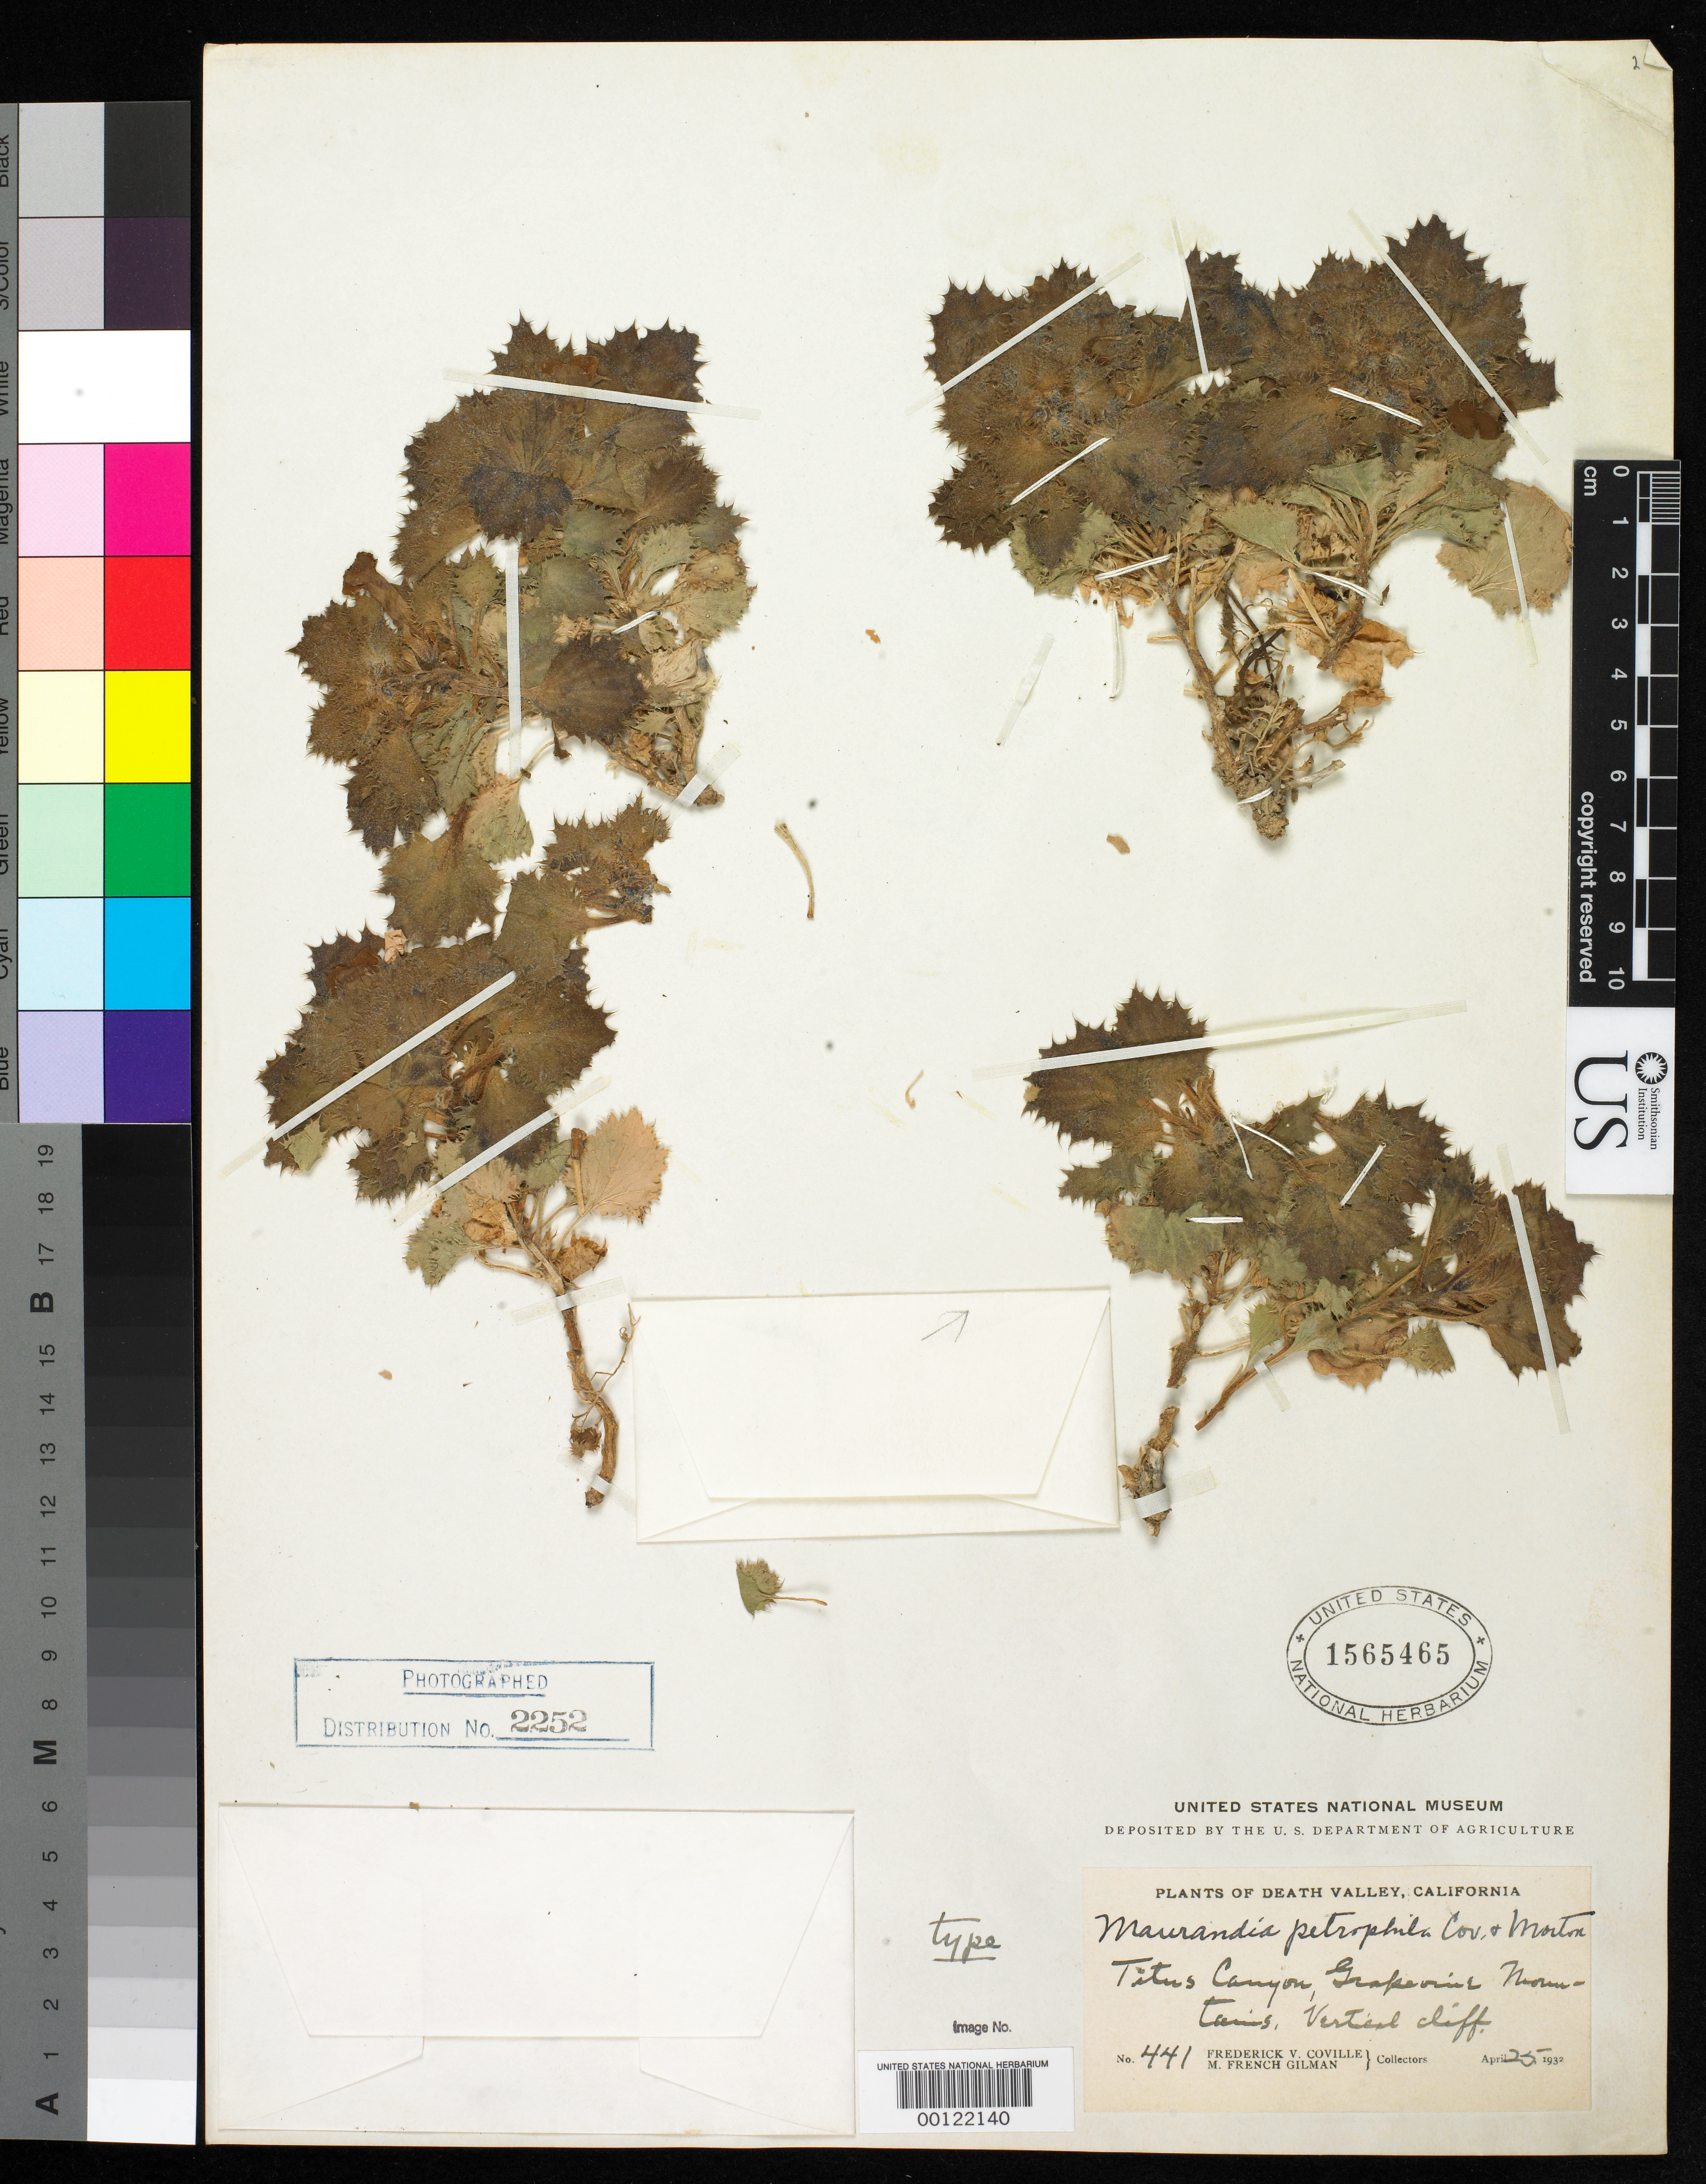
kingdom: Plantae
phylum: Tracheophyta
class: Magnoliopsida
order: Lamiales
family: Plantaginaceae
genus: Maurandya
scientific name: Maurandya petrophila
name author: Coville & C.V. Morton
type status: Holotype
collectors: F. V. Coville & M. F. Gilman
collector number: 441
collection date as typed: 25 Feb 1932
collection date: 1932-02-25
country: United States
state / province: California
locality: Death Valley, Grapevine Mountains, Titus Canyon.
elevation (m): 640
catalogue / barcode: US 1565465